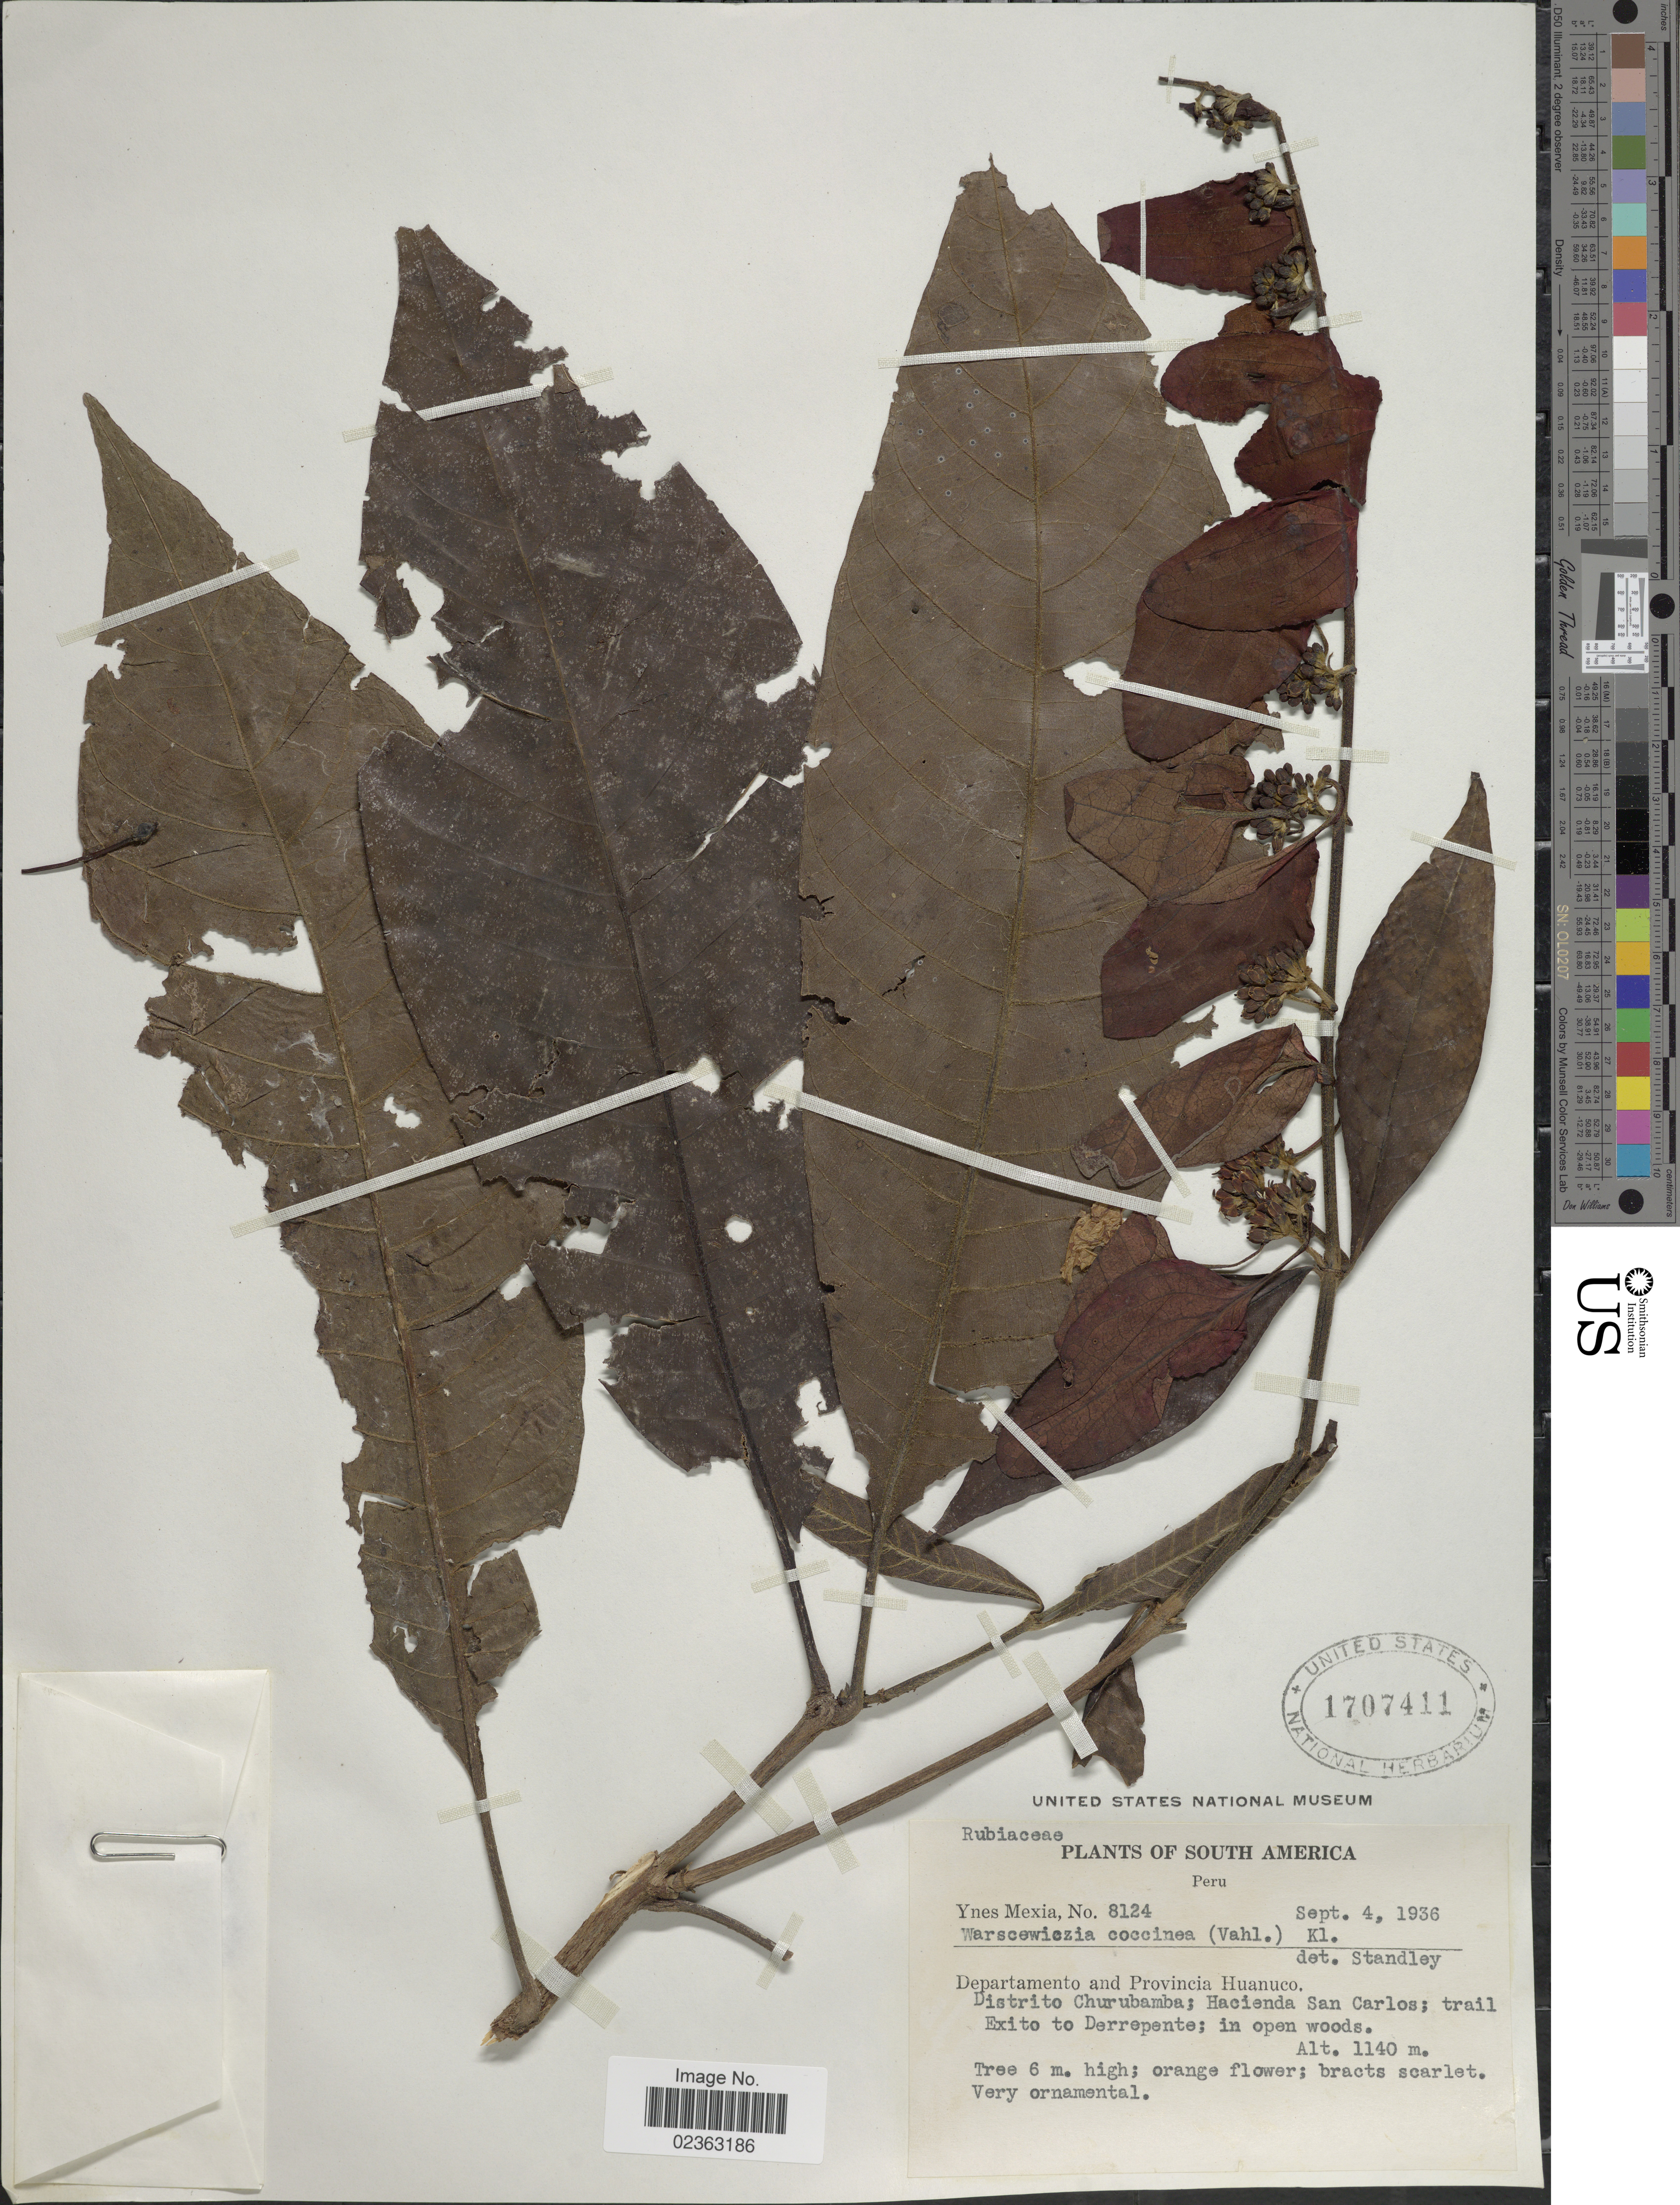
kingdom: Plantae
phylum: Tracheophyta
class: Magnoliopsida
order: Gentianales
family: Rubiaceae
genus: Warszewiczia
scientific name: Warszewiczia coccinea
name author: (Vahl) Klotzsch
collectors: Y. Mexia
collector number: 8124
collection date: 1936-09-04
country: Peru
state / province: Huánuco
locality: Departamento and Provincia Huanuco, Distrito Churubamba; Hacienda San Carlos; trail Exito to Derrepente; in open woods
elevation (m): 1140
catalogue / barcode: US 1707411